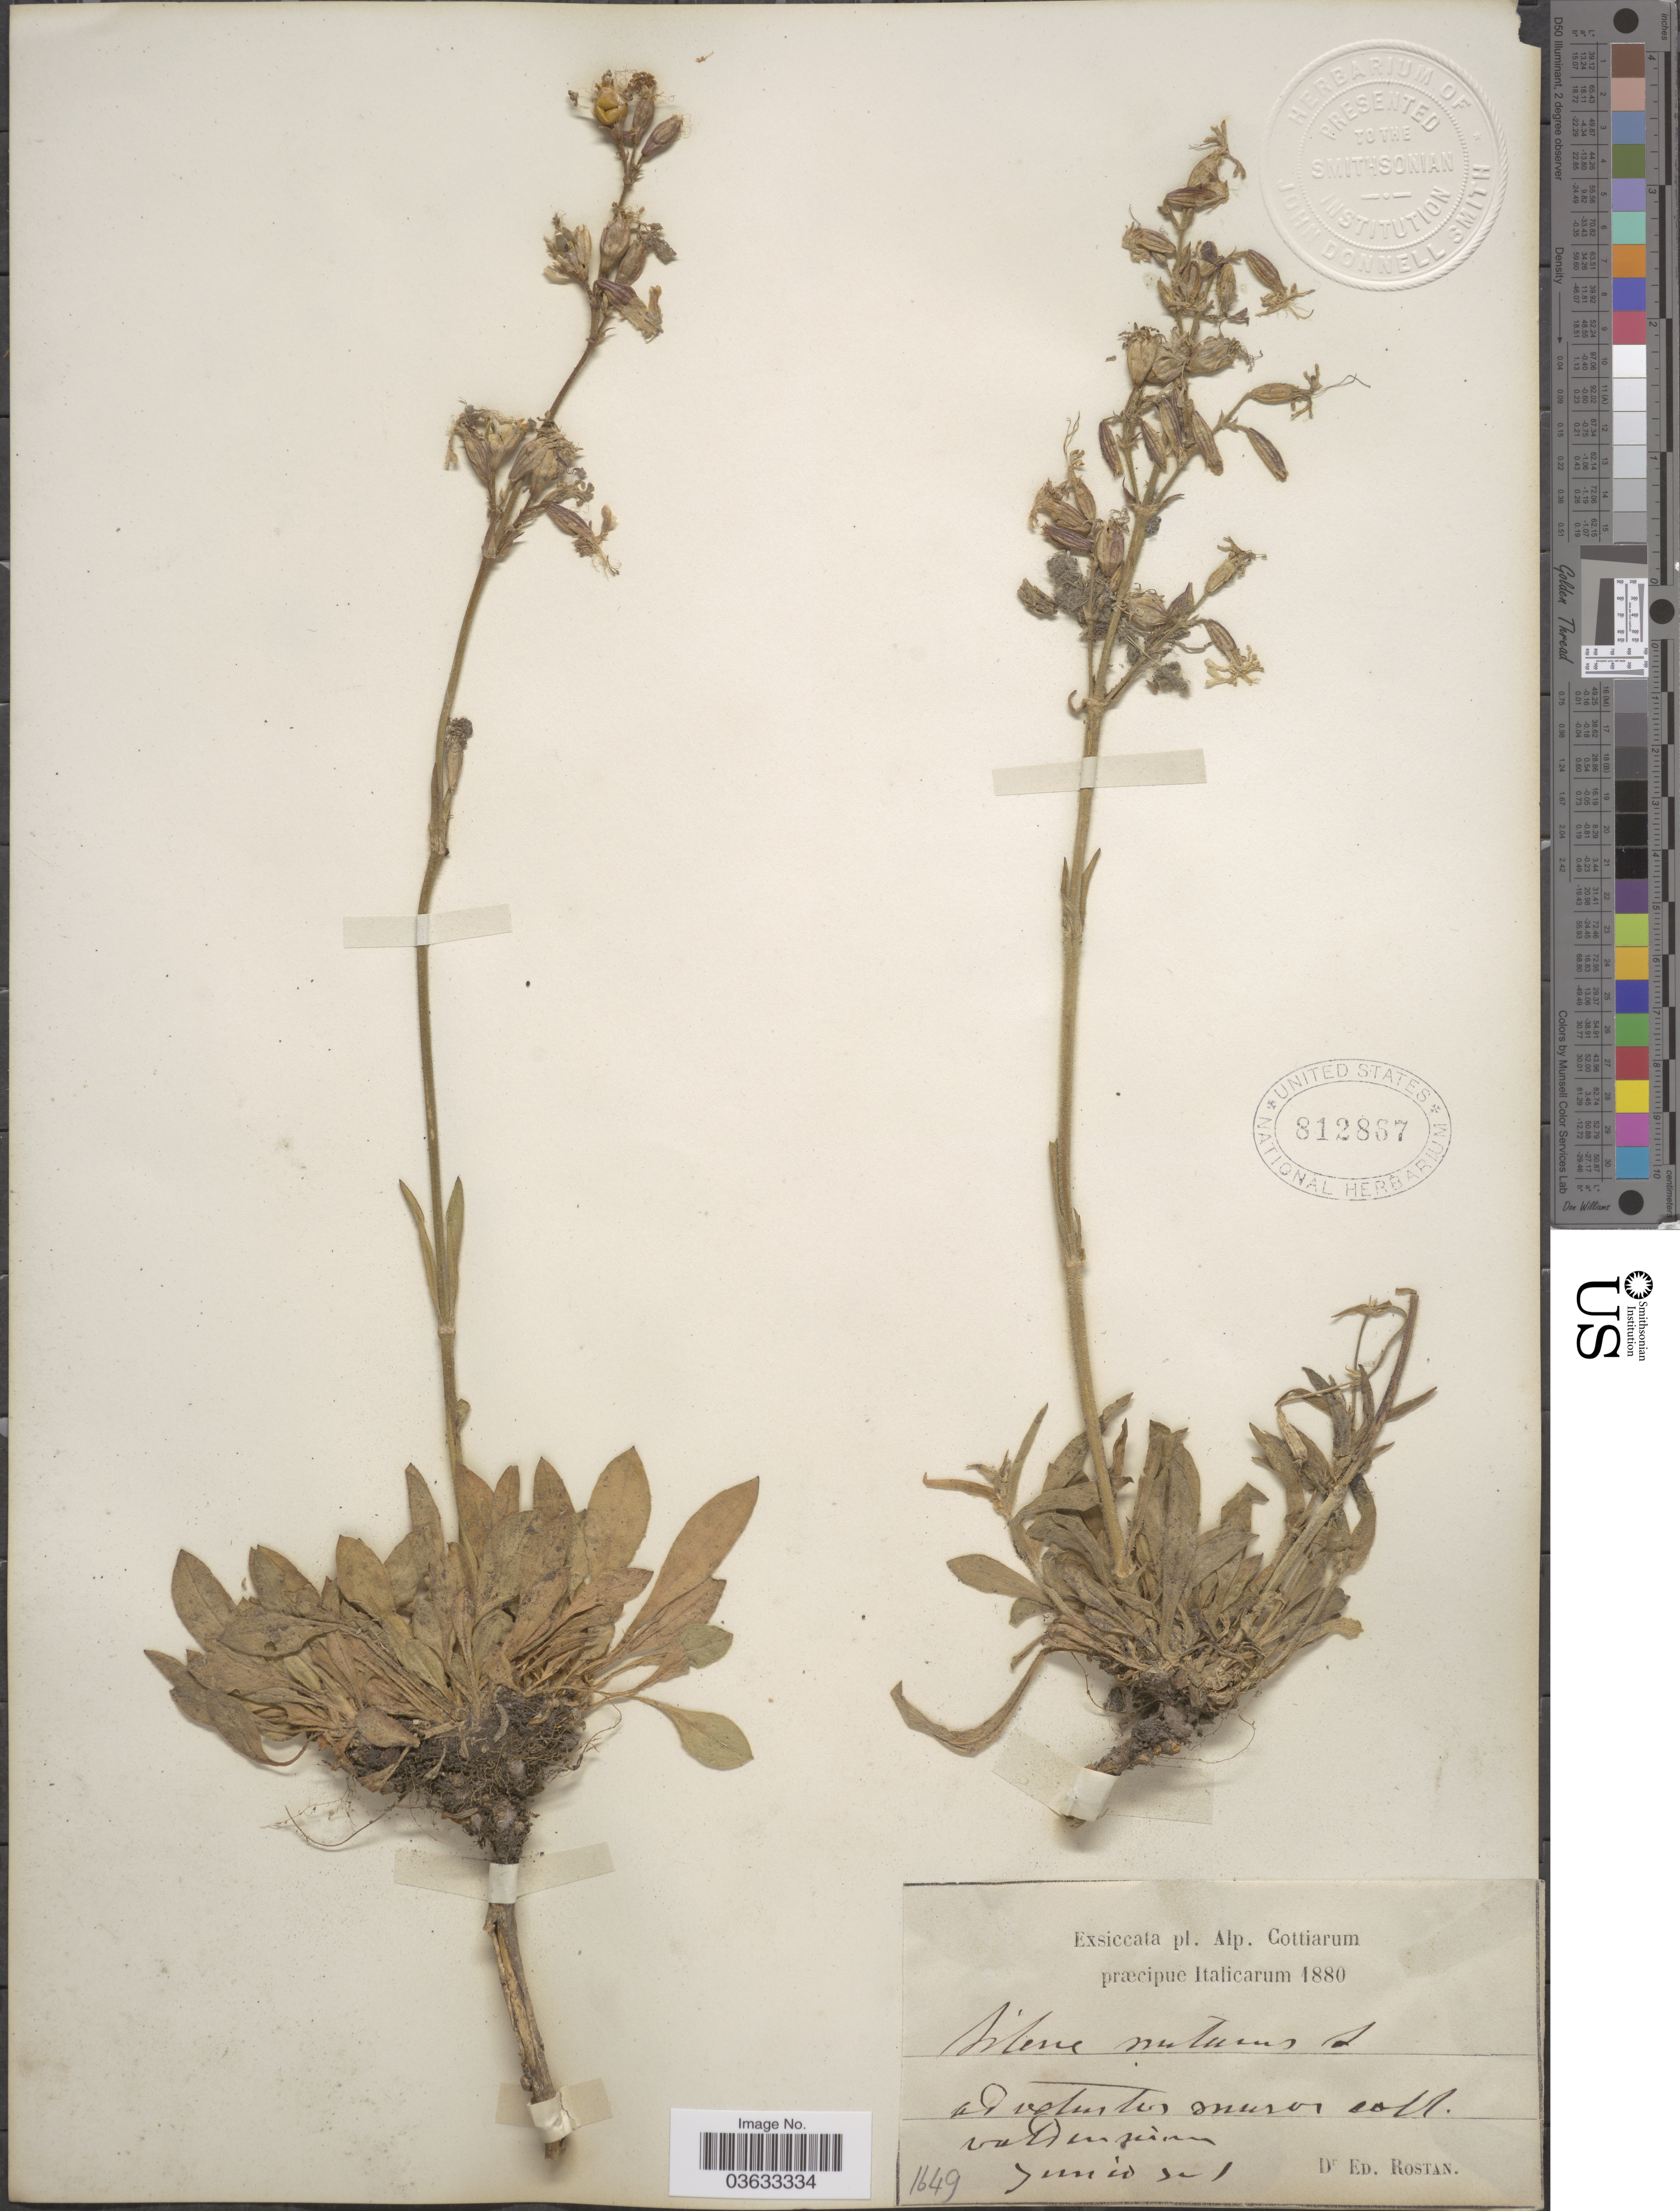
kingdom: Plantae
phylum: Tracheophyta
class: Magnoliopsida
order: Caryophyllales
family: Caryophyllaceae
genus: Silene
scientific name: Silene nutans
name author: L.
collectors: E. Rostan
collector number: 1649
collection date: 1880-06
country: Italy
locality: Alp. Cottiarum præcipue Italicarum. Ad voturbos muros coll. valdenuar. [interpreted]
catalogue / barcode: US 812867